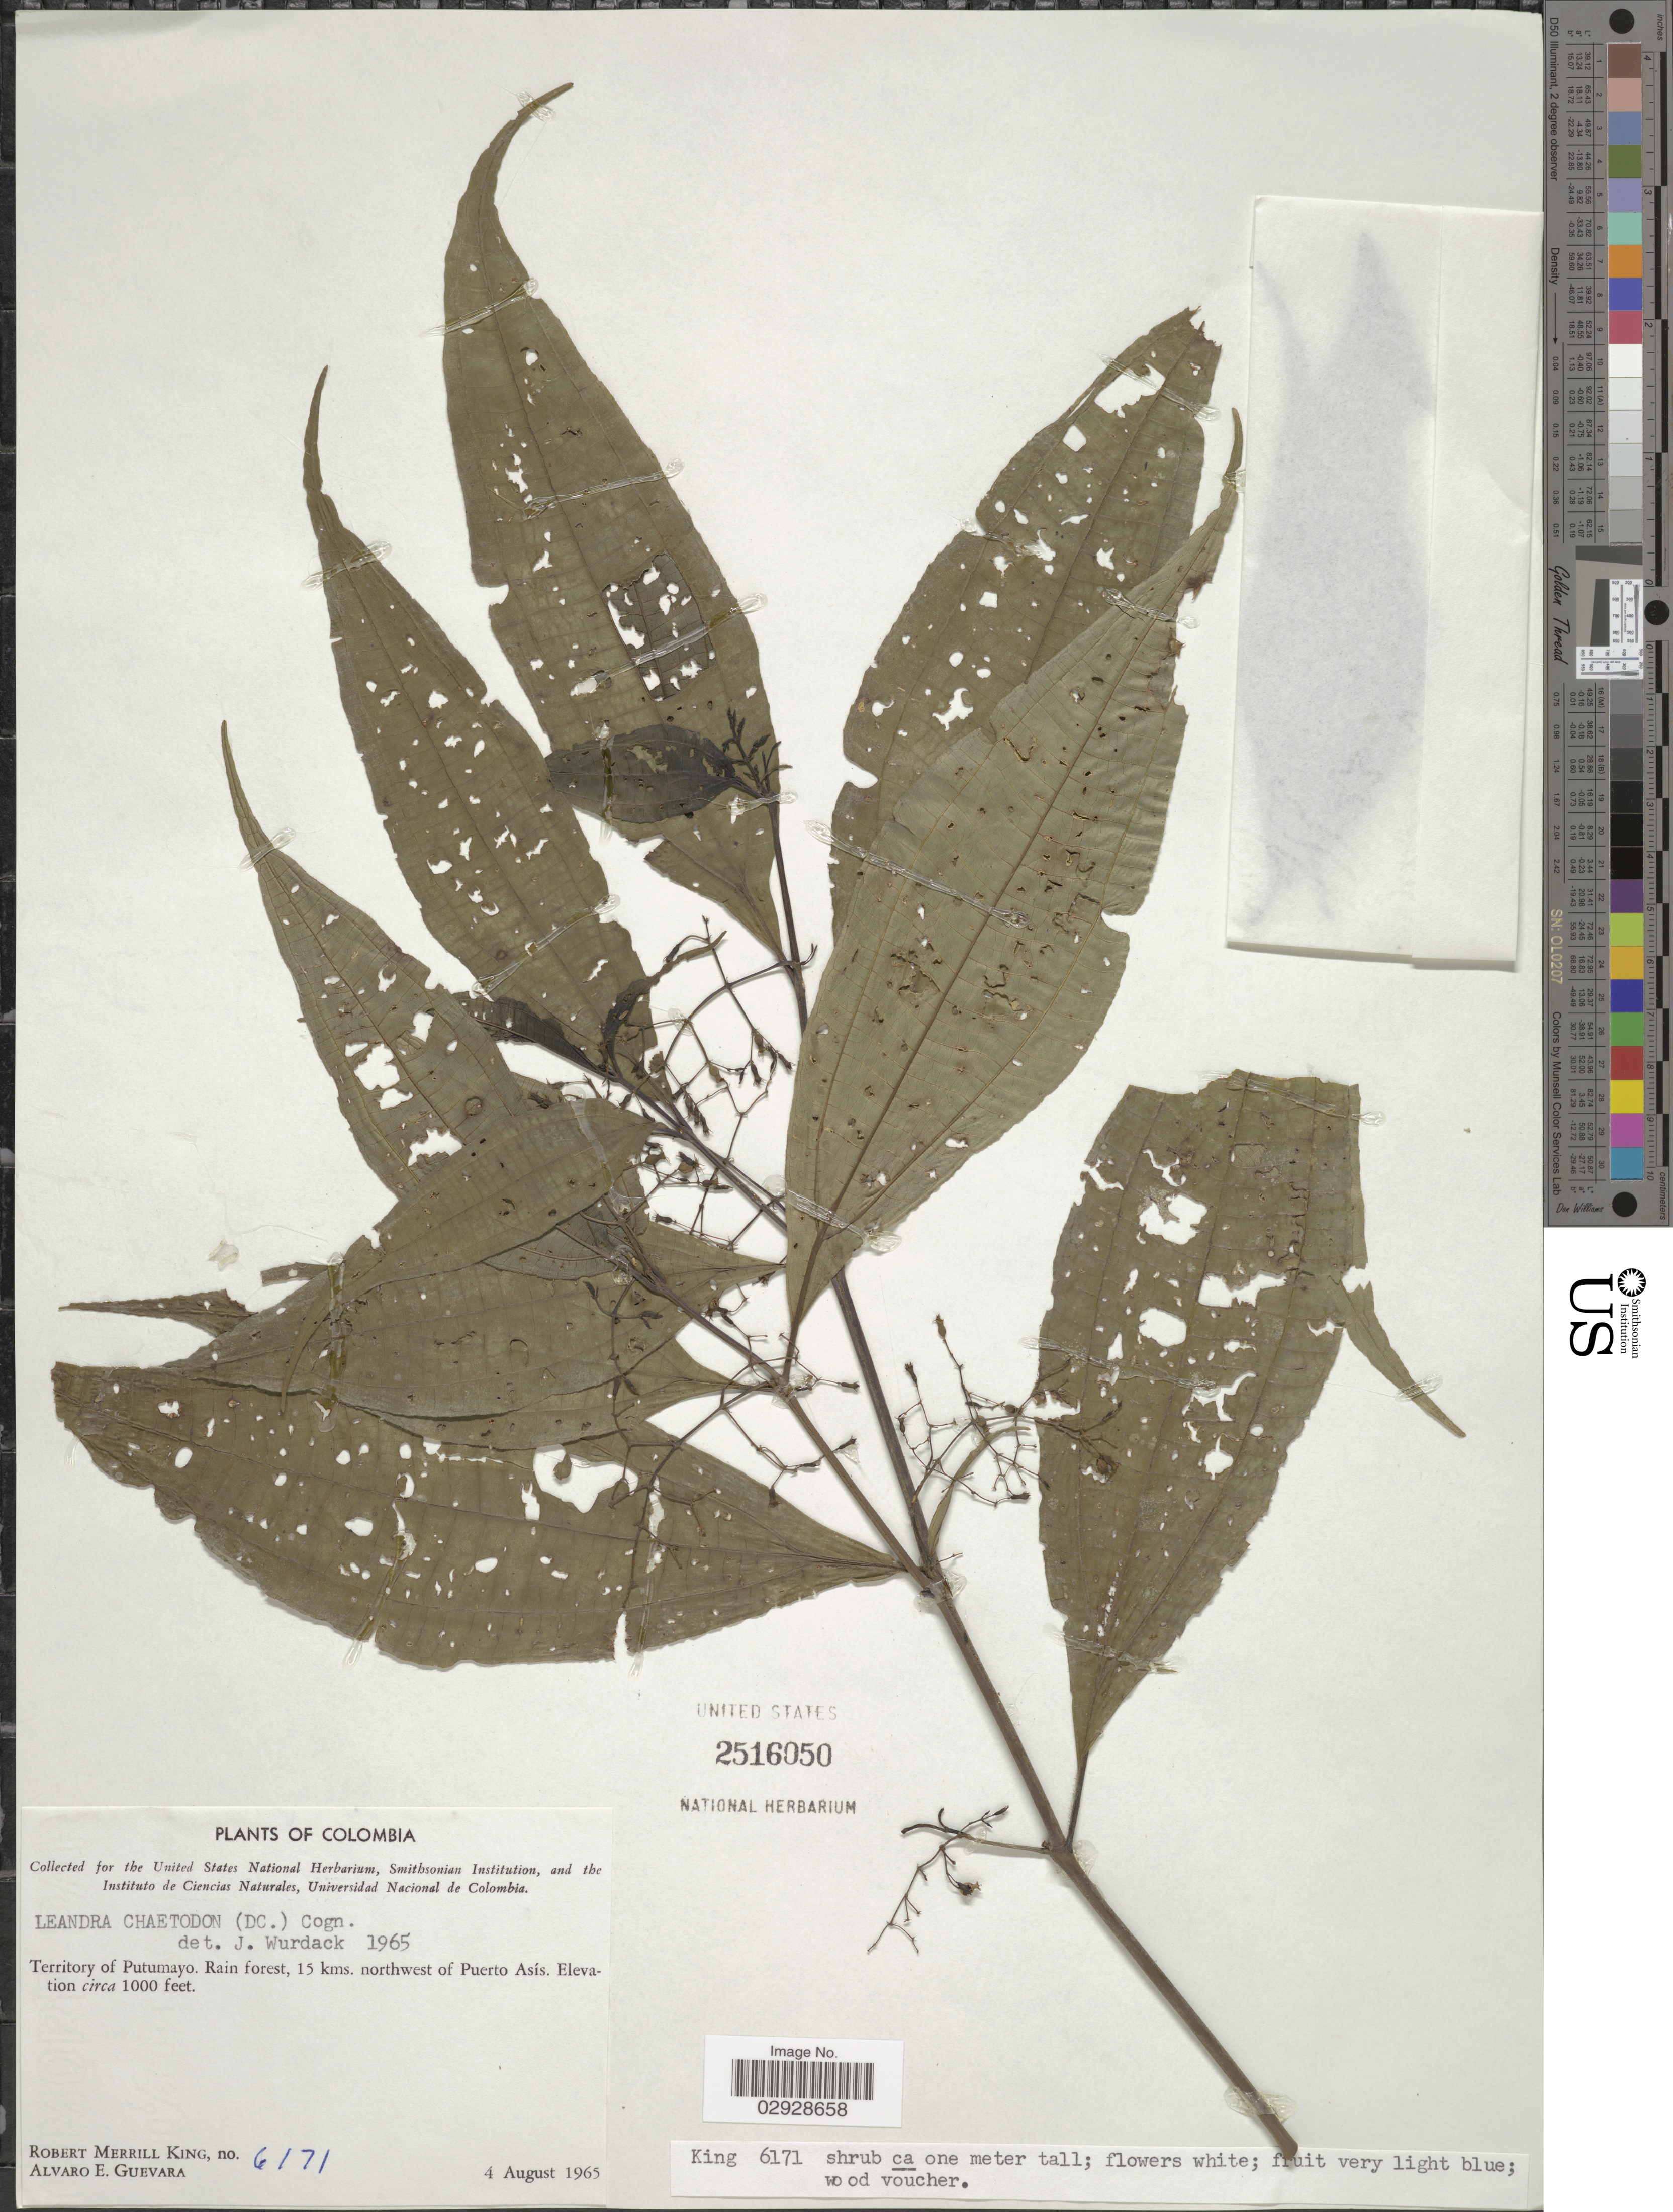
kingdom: Plantae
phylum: Tracheophyta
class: Magnoliopsida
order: Myrtales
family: Melastomataceae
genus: Leandra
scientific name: Leandra chaetodon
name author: (DC.) Cogn.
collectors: R. M. King & A. E. Guevara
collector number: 6171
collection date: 1965-08-04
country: Colombia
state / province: Putumayo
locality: Territory of Putumayo. Rain forest, 15 km. northwest of Puerto Asís.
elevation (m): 305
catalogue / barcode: US 2516050